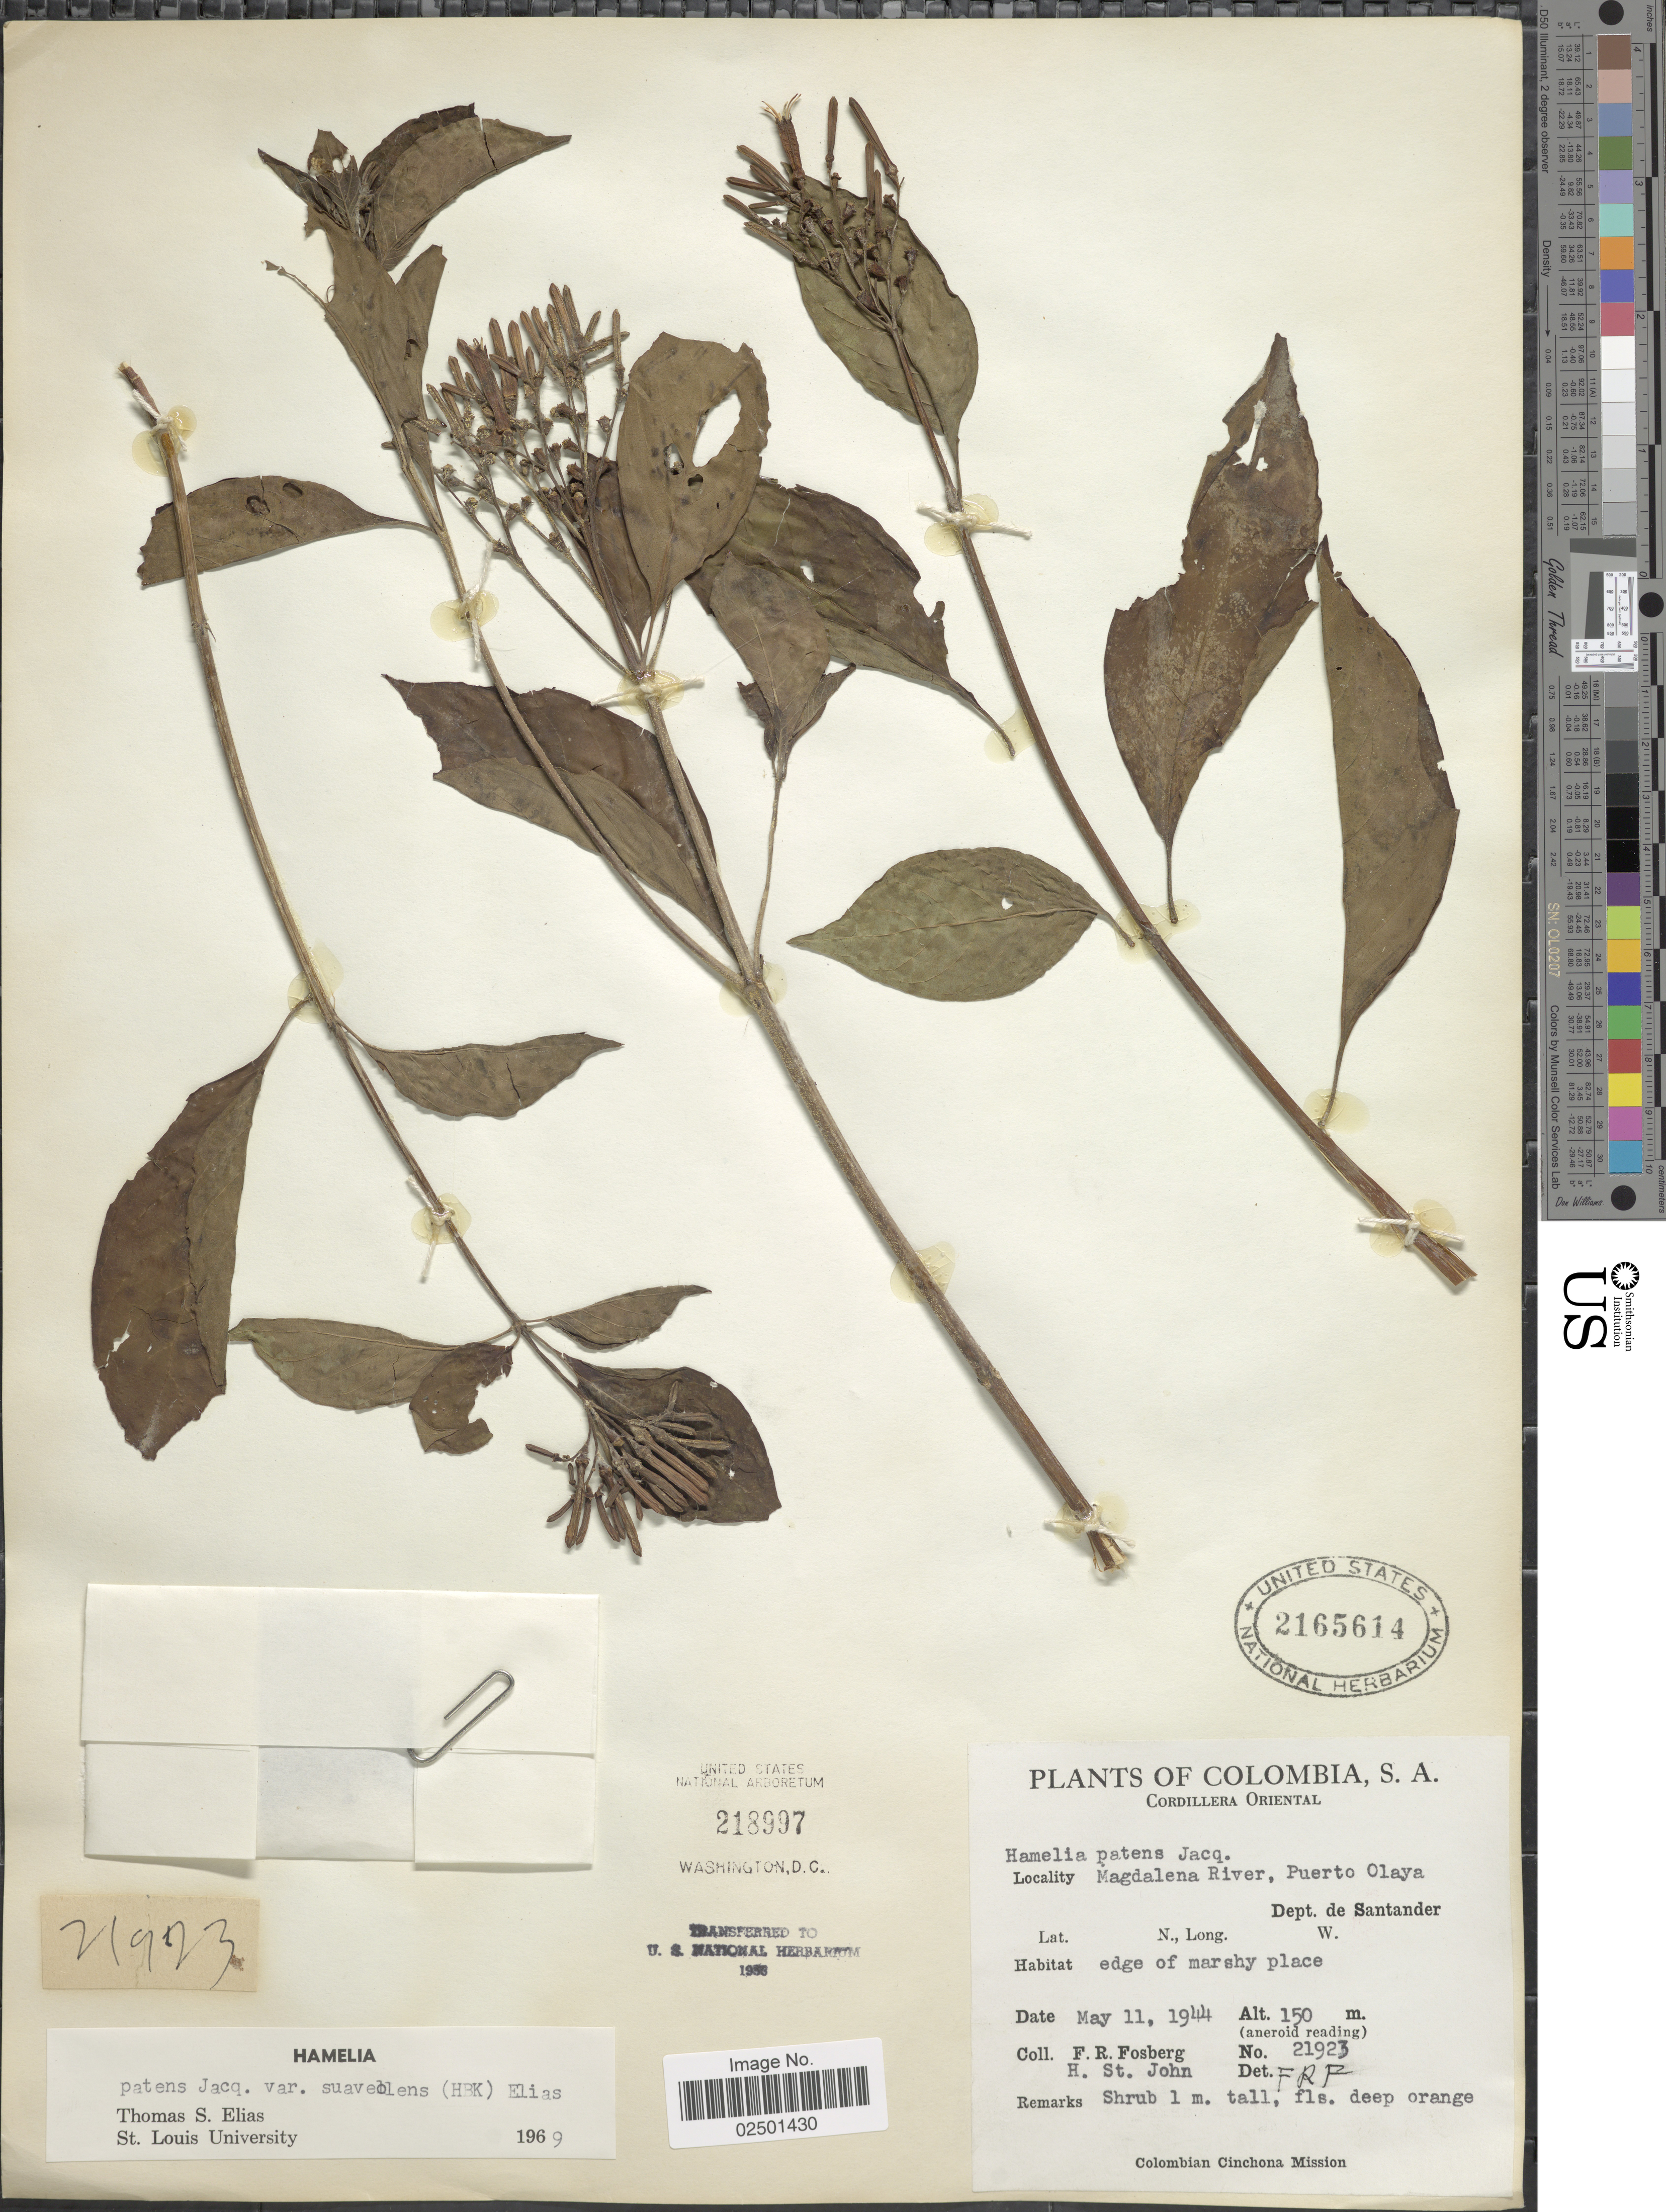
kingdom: Plantae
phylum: Tracheophyta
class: Magnoliopsida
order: Gentianales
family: Rubiaceae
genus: Hamelia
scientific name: Hamelia patens var. glabra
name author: Oerst.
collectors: F. R. Fosberg & H. St. John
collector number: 21923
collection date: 1944-05-11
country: Colombia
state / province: Santander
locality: Cordillera Oriental. Magdalena River, Puerto Olaya. Dept. de Santander.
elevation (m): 150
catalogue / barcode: US 2165614